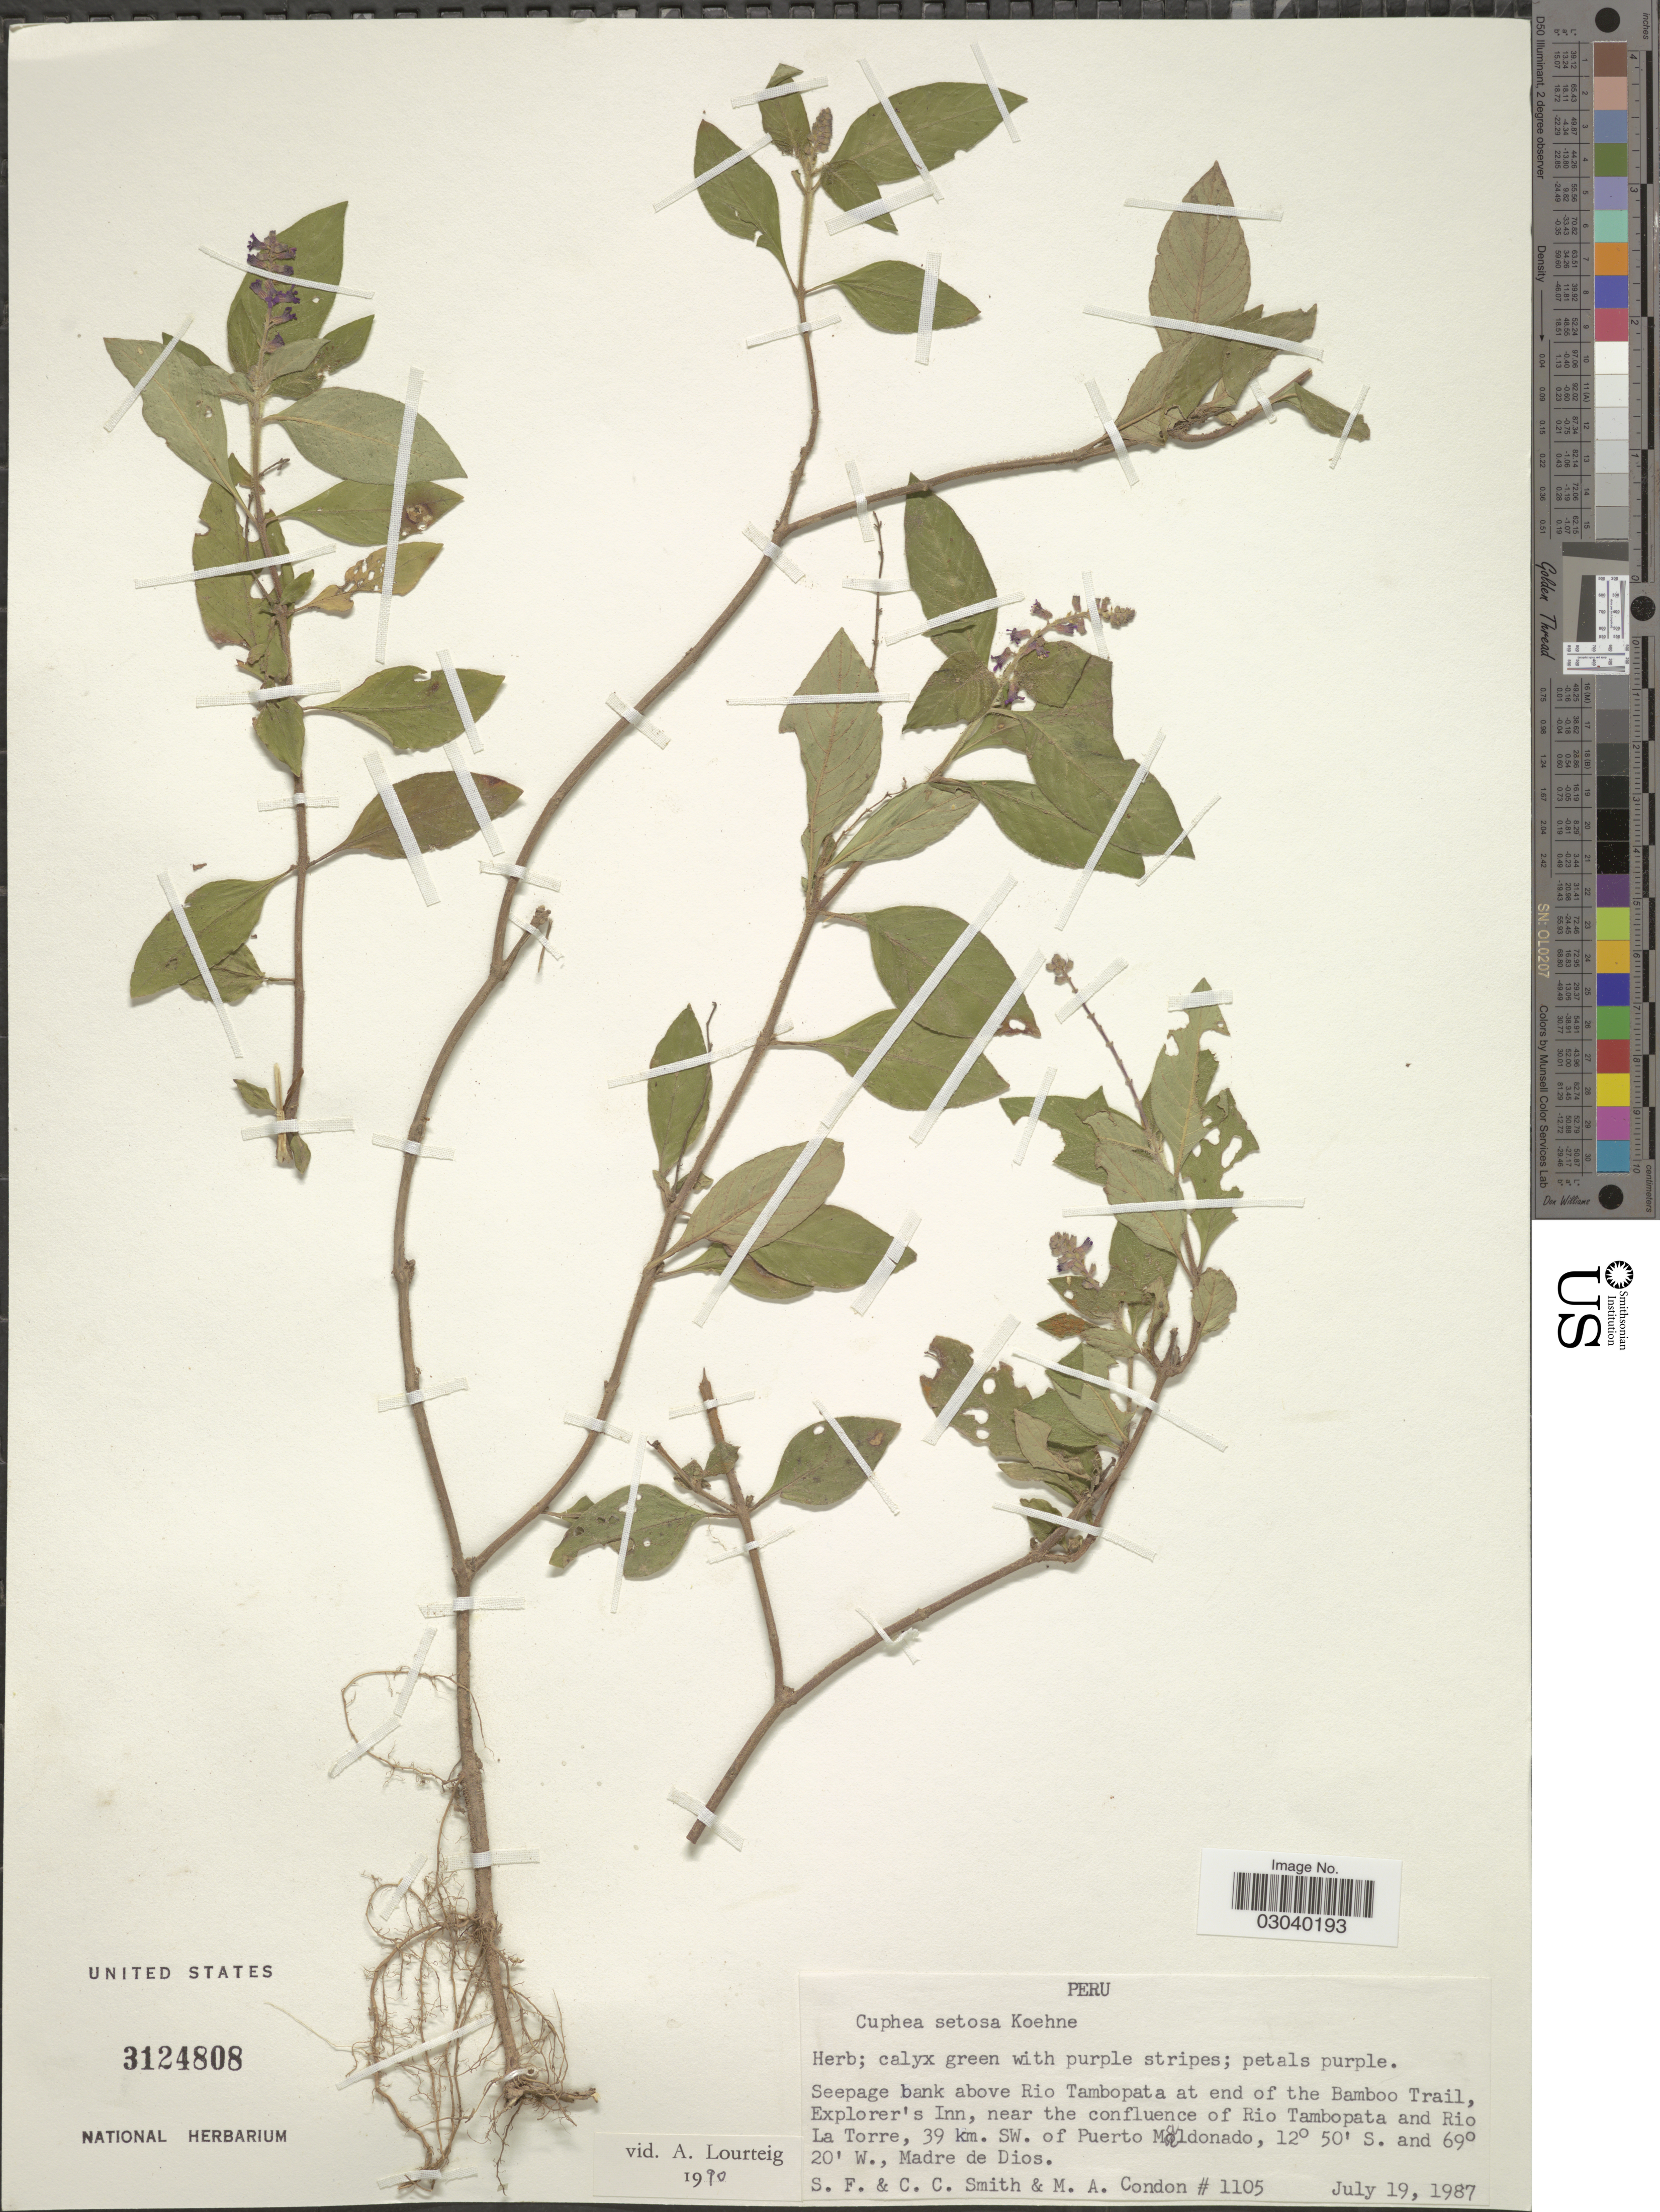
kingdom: Plantae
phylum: Tracheophyta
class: Magnoliopsida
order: Myrtales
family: Lythraceae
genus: Cuphea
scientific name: Cuphea setosa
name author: Koehne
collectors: S.F. Smith, C. C. Smith & M. Condon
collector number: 1105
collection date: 1987-07-19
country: Peru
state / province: Madre de Dios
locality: Seepage bank above Rio Tambopata at end of the Bamboo Trail, Explorer's Inn, near the confluence of Rio Tambopata and Rio La Torre, 39 km. SW. of Puerto Maldonado.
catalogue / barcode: US 3124808